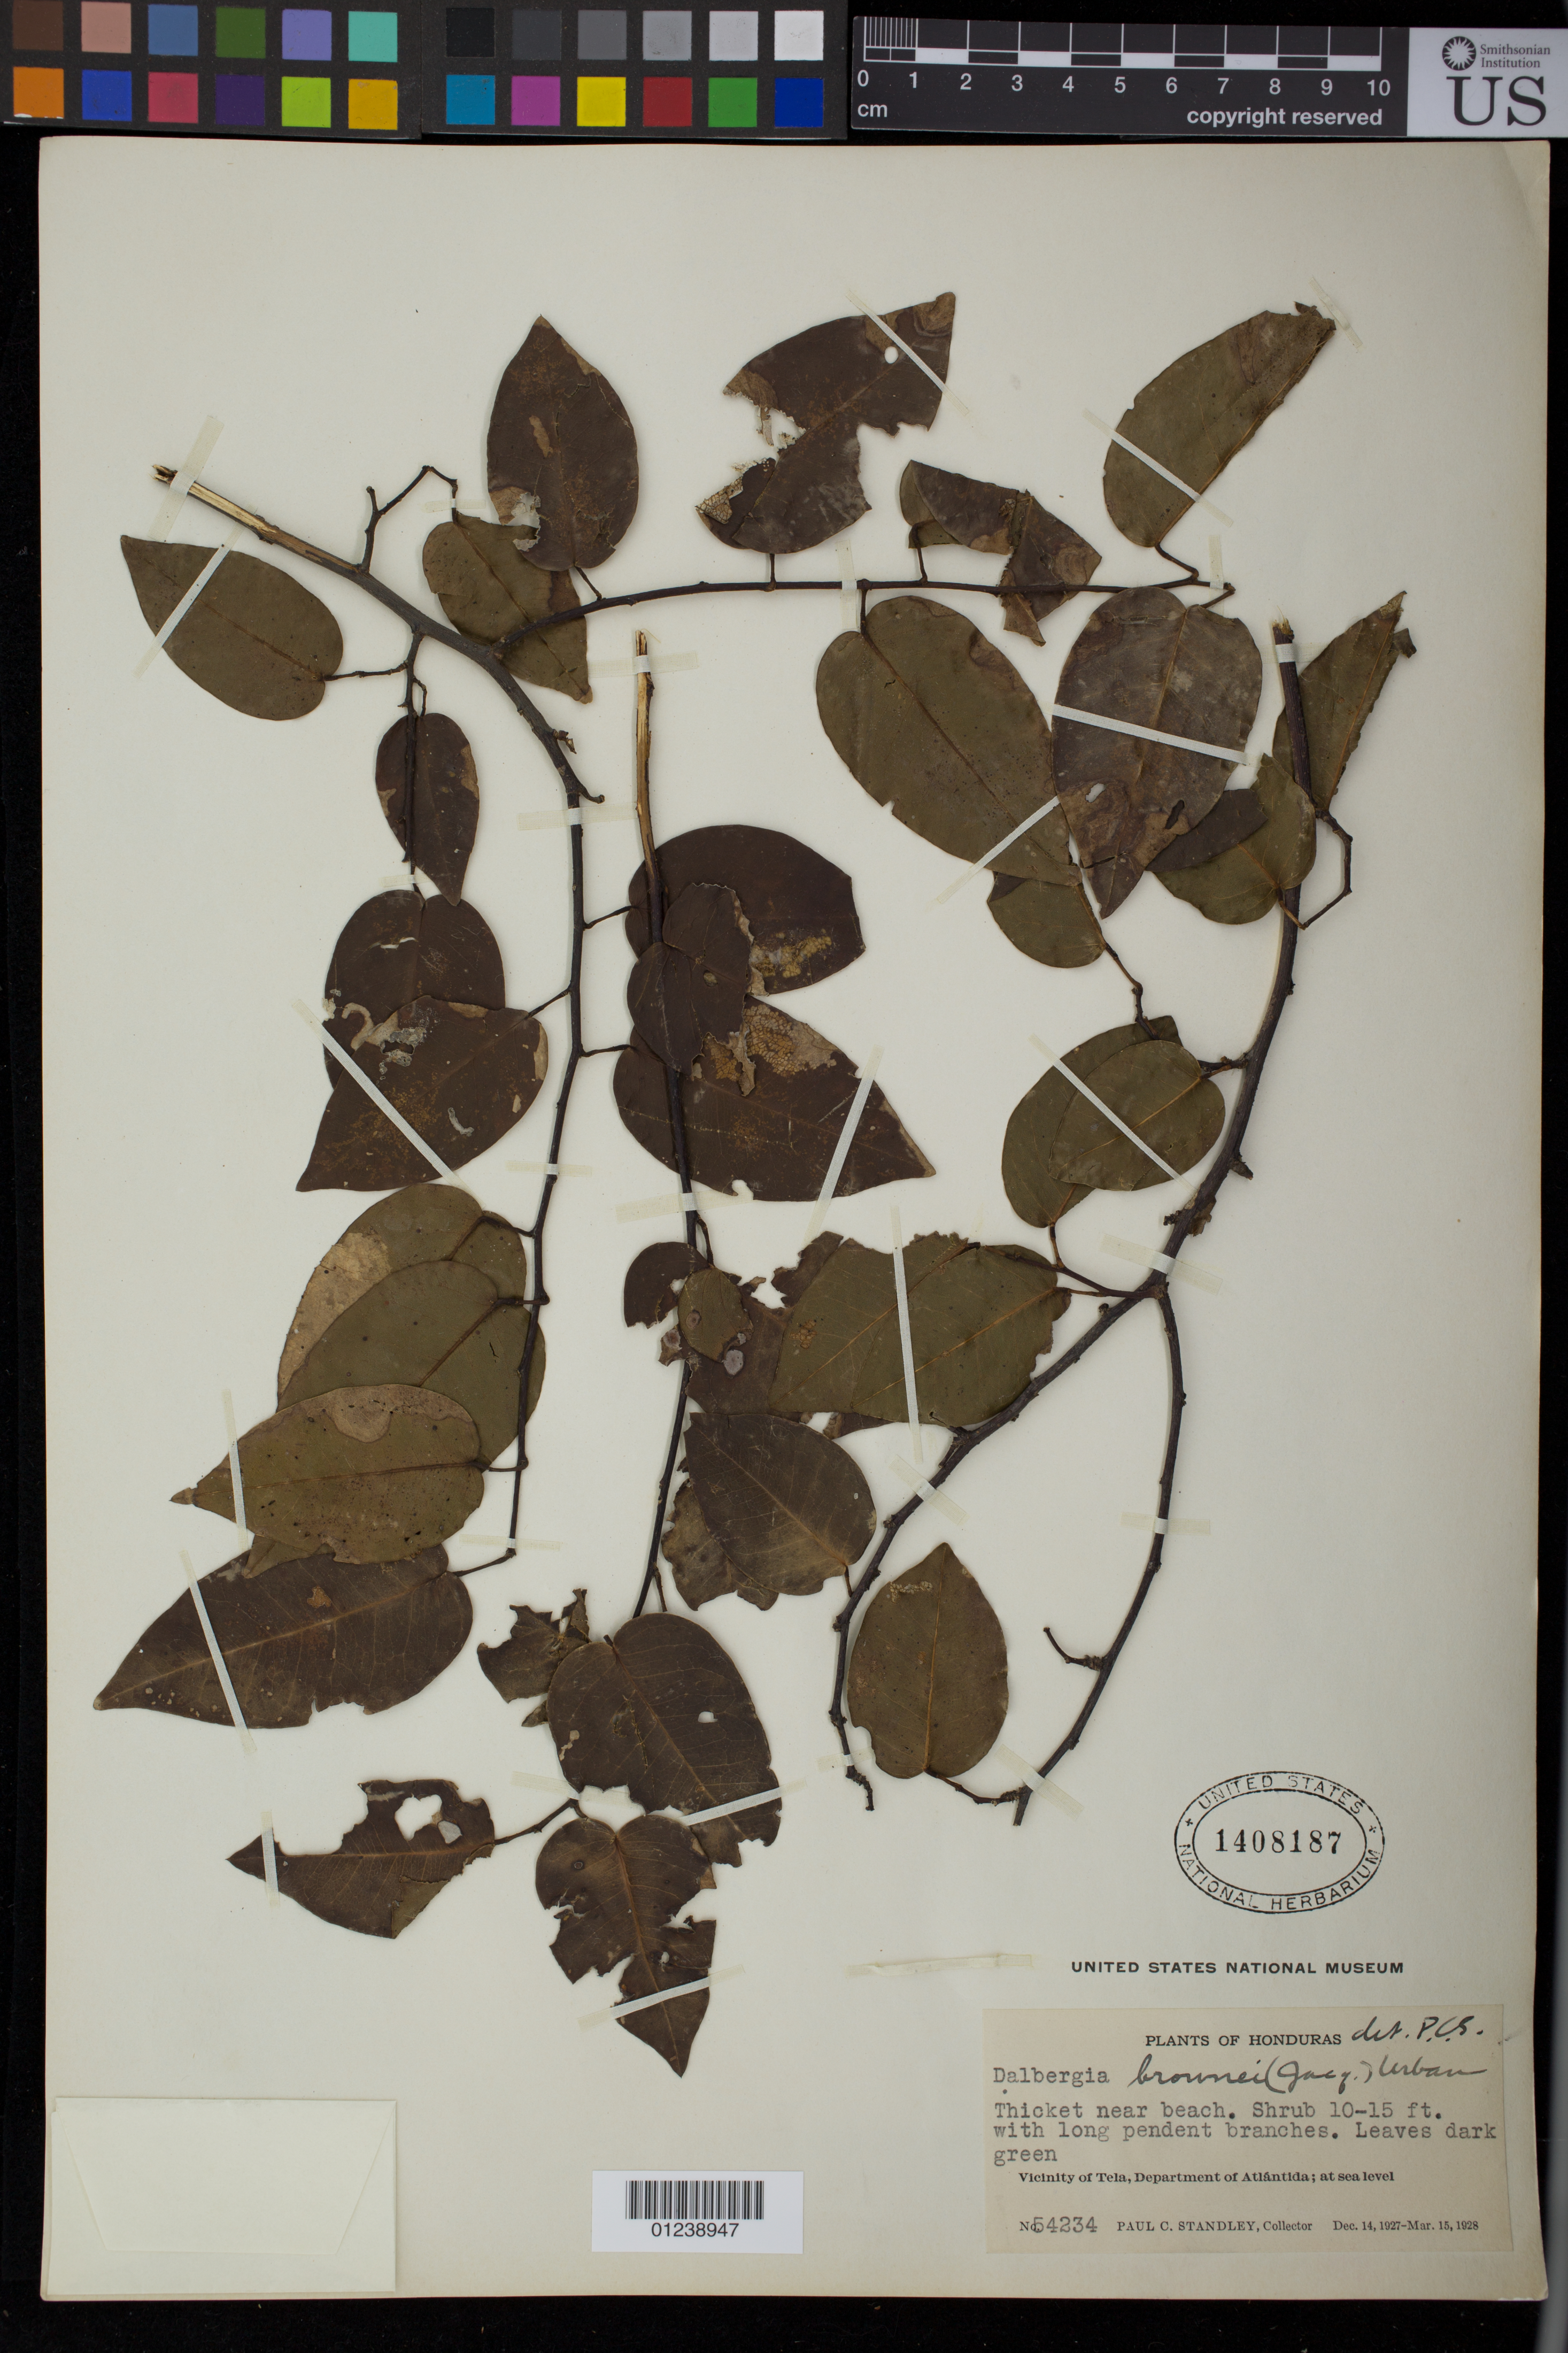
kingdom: Plantae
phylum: Tracheophyta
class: Magnoliopsida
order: Fabales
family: Fabaceae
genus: Dalbergia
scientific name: Dalbergia brownei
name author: (Jacq.) Schinz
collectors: P. C. Standley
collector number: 54234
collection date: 1927-12-14/1928-03-15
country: Honduras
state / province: Atlántida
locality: Vicinity of Tela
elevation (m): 0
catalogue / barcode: US 1408187